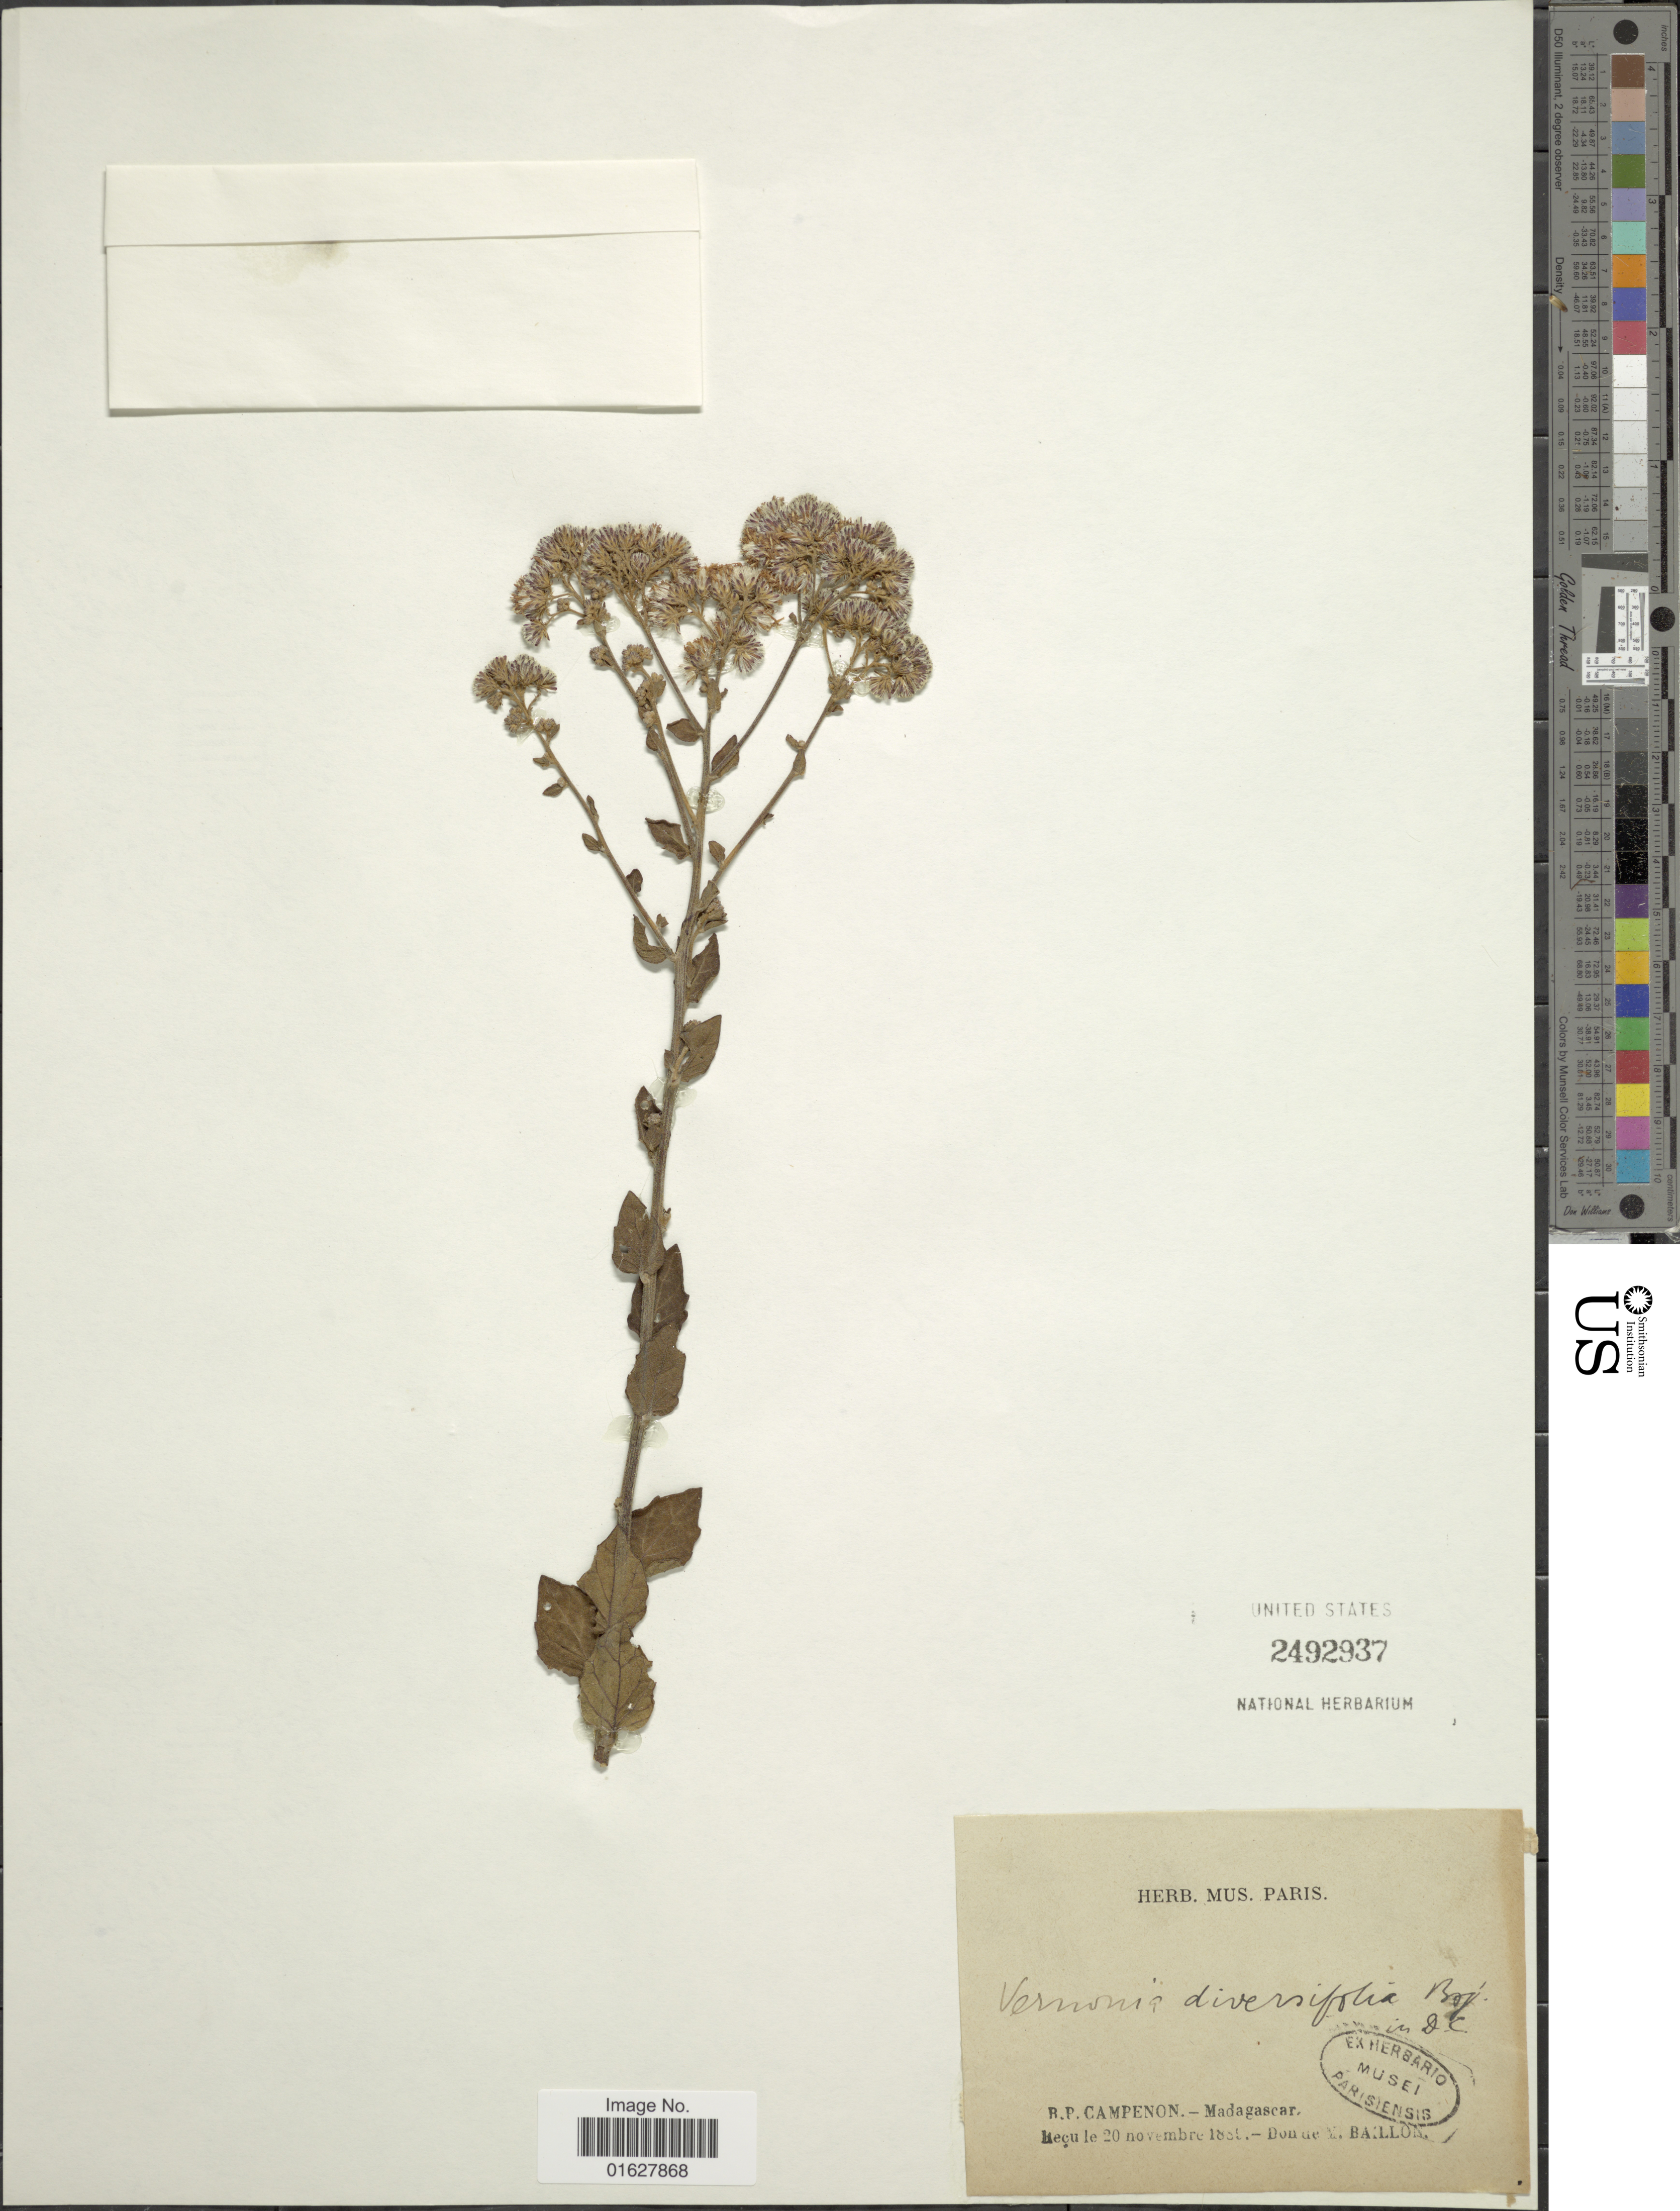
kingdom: Plantae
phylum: Tracheophyta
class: Magnoliopsida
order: Asterales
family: Asteraceae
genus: Vernonia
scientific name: Vernonia diversifolia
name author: Bojer ex DC.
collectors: H. E. Baillon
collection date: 1889-11-20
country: Madagascar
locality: B. P. Campenpon-Madagascar.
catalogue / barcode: US 2492937